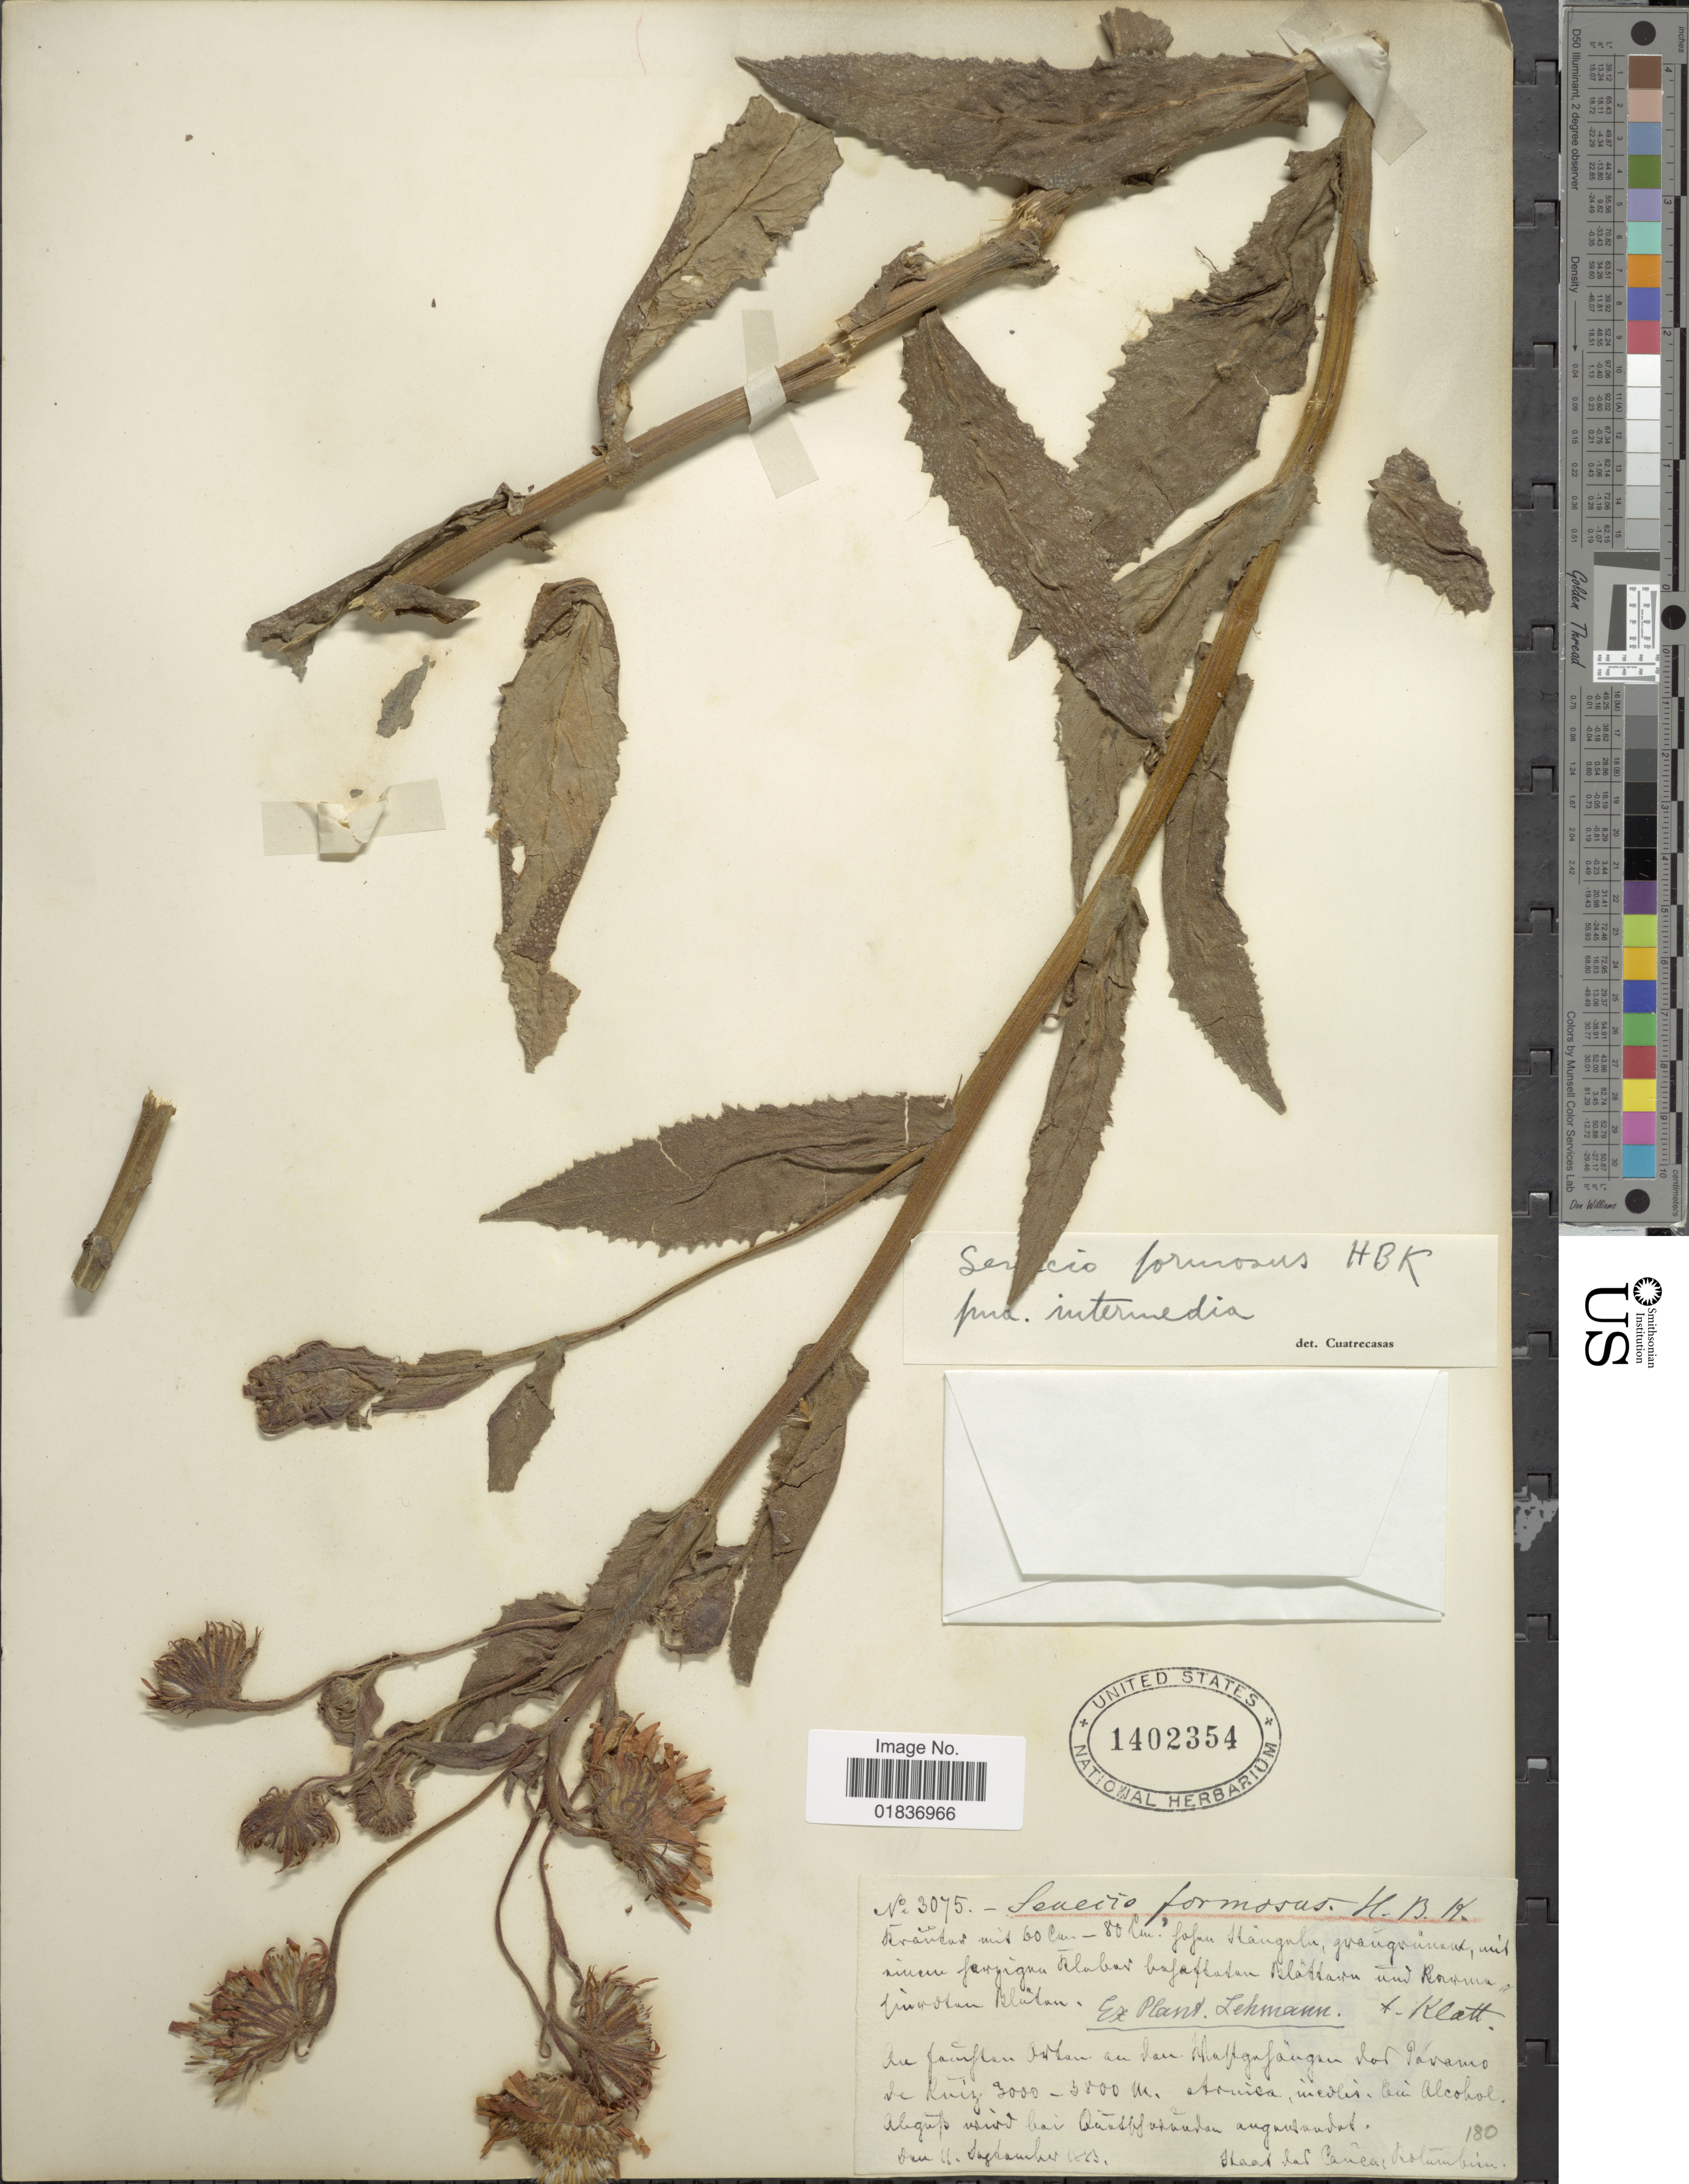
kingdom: Plantae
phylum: Tracheophyta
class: Magnoliopsida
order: Asterales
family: Asteraceae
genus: Senecio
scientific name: Senecio wedglacialis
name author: Cuatrec.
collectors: A. Klatt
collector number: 3075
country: Colombia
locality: Paramo de Ruiz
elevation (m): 3000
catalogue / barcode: US 1402354